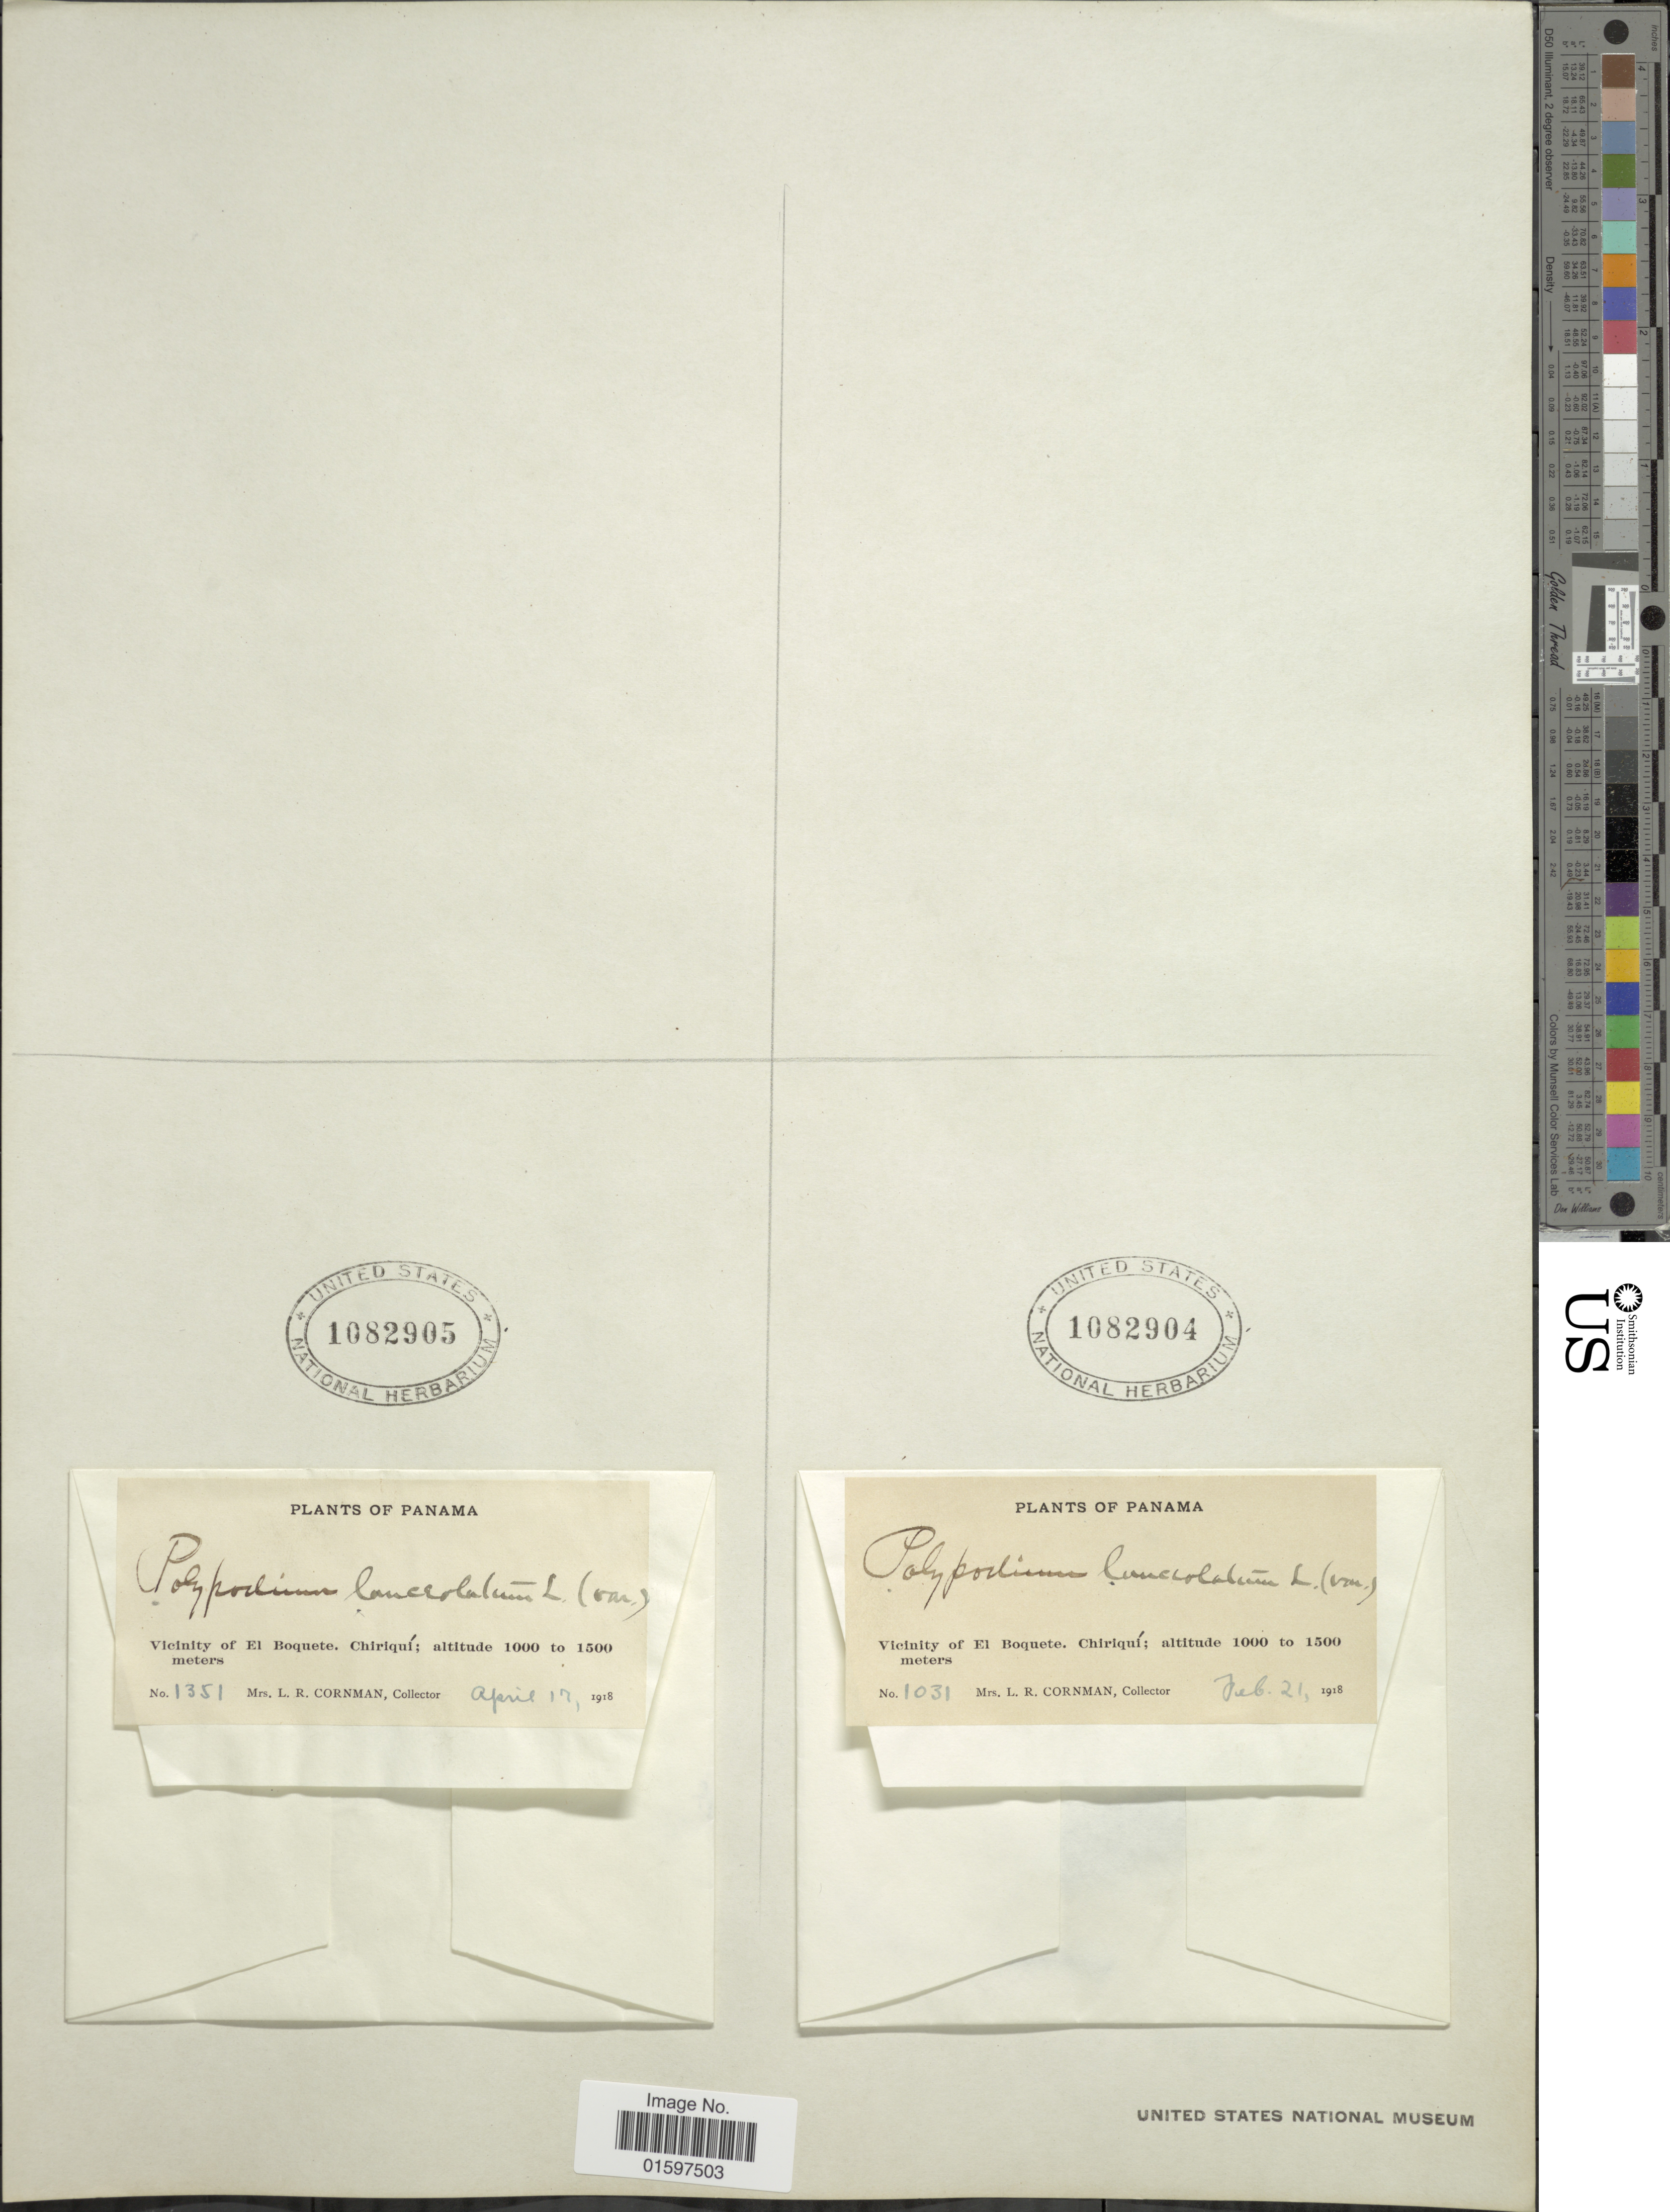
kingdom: Plantae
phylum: Tracheophyta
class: Polypodiopsida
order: Polypodiales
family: Polypodiaceae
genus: Pleopeltis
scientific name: Pleopeltis lanceolata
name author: Kaulf.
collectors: L. Cornman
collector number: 1351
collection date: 1918-04-17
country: Panama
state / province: Chiriqui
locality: Vicinity of El Boquete, Chiriquí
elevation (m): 1000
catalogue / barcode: US 1082905-2